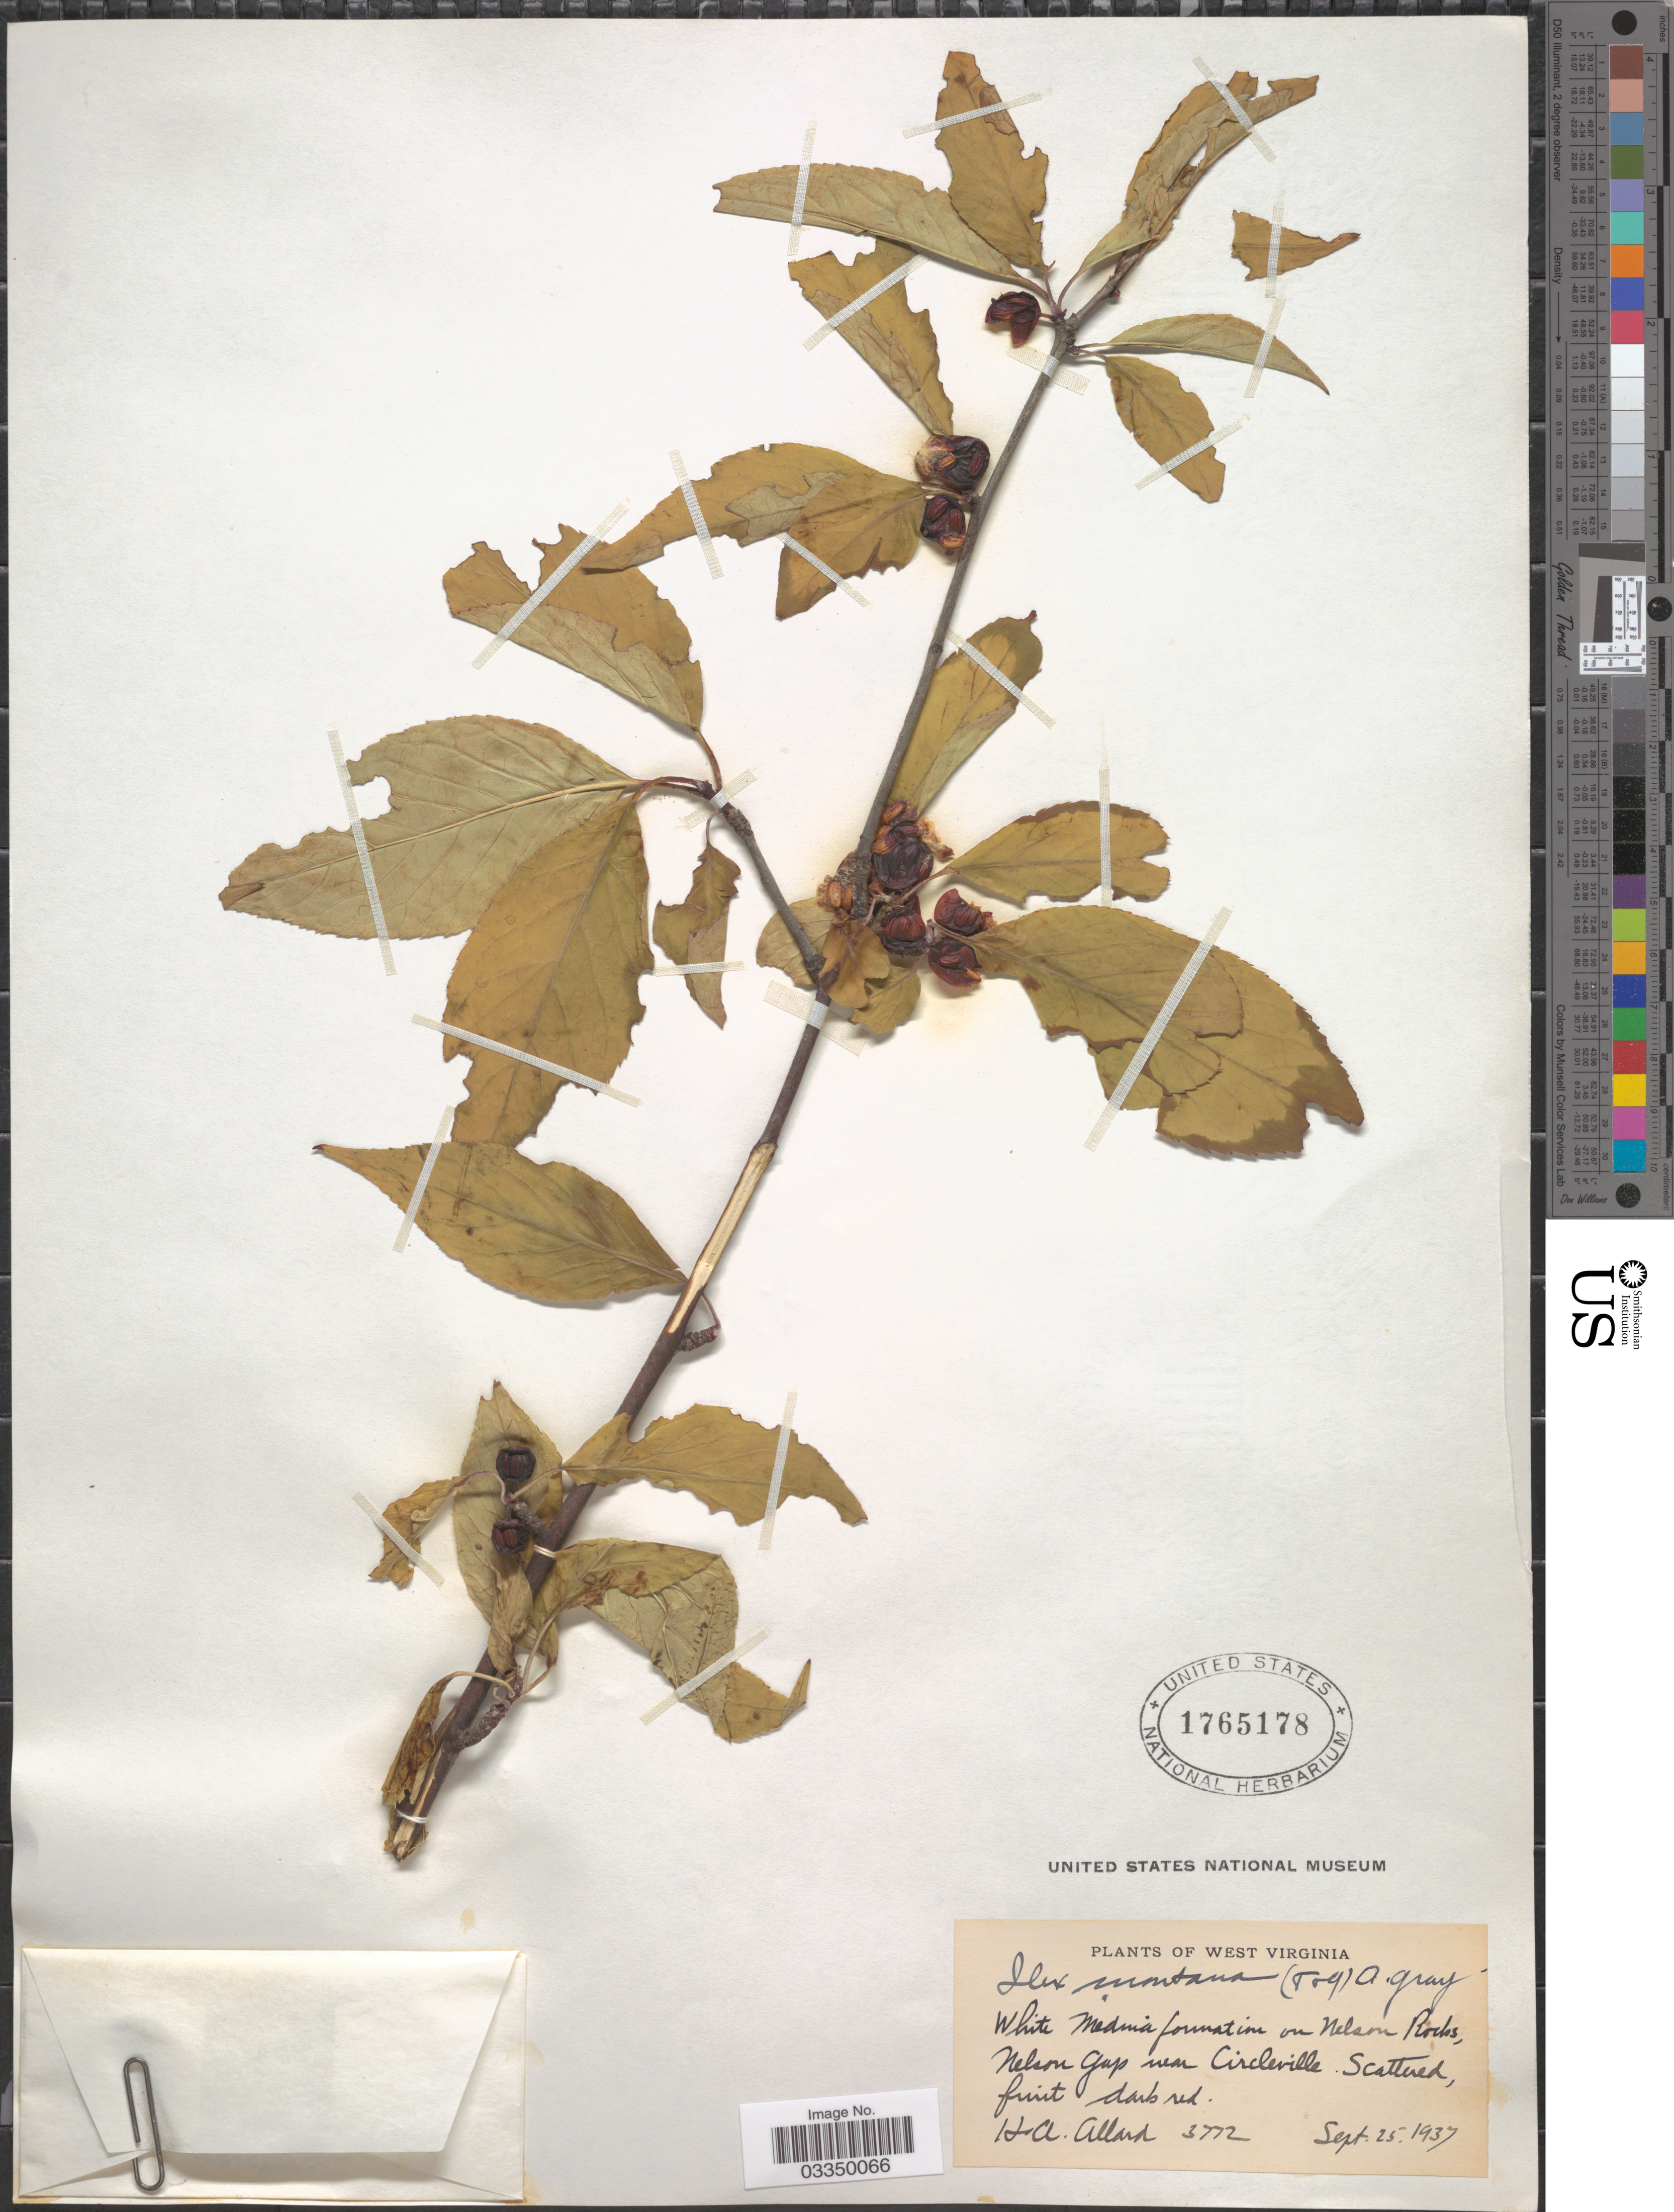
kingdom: Plantae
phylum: Tracheophyta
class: Magnoliopsida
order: Aquifoliales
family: Aquifoliaceae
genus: Ilex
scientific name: Ilex montana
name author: Torr. & A. Gray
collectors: H. A. Allard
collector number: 3772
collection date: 1937-09-25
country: United States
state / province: West Virginia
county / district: Pendleton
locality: White Medina formation on Nelson Rocks. Nelson Gap near Circleville.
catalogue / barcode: US 1765178